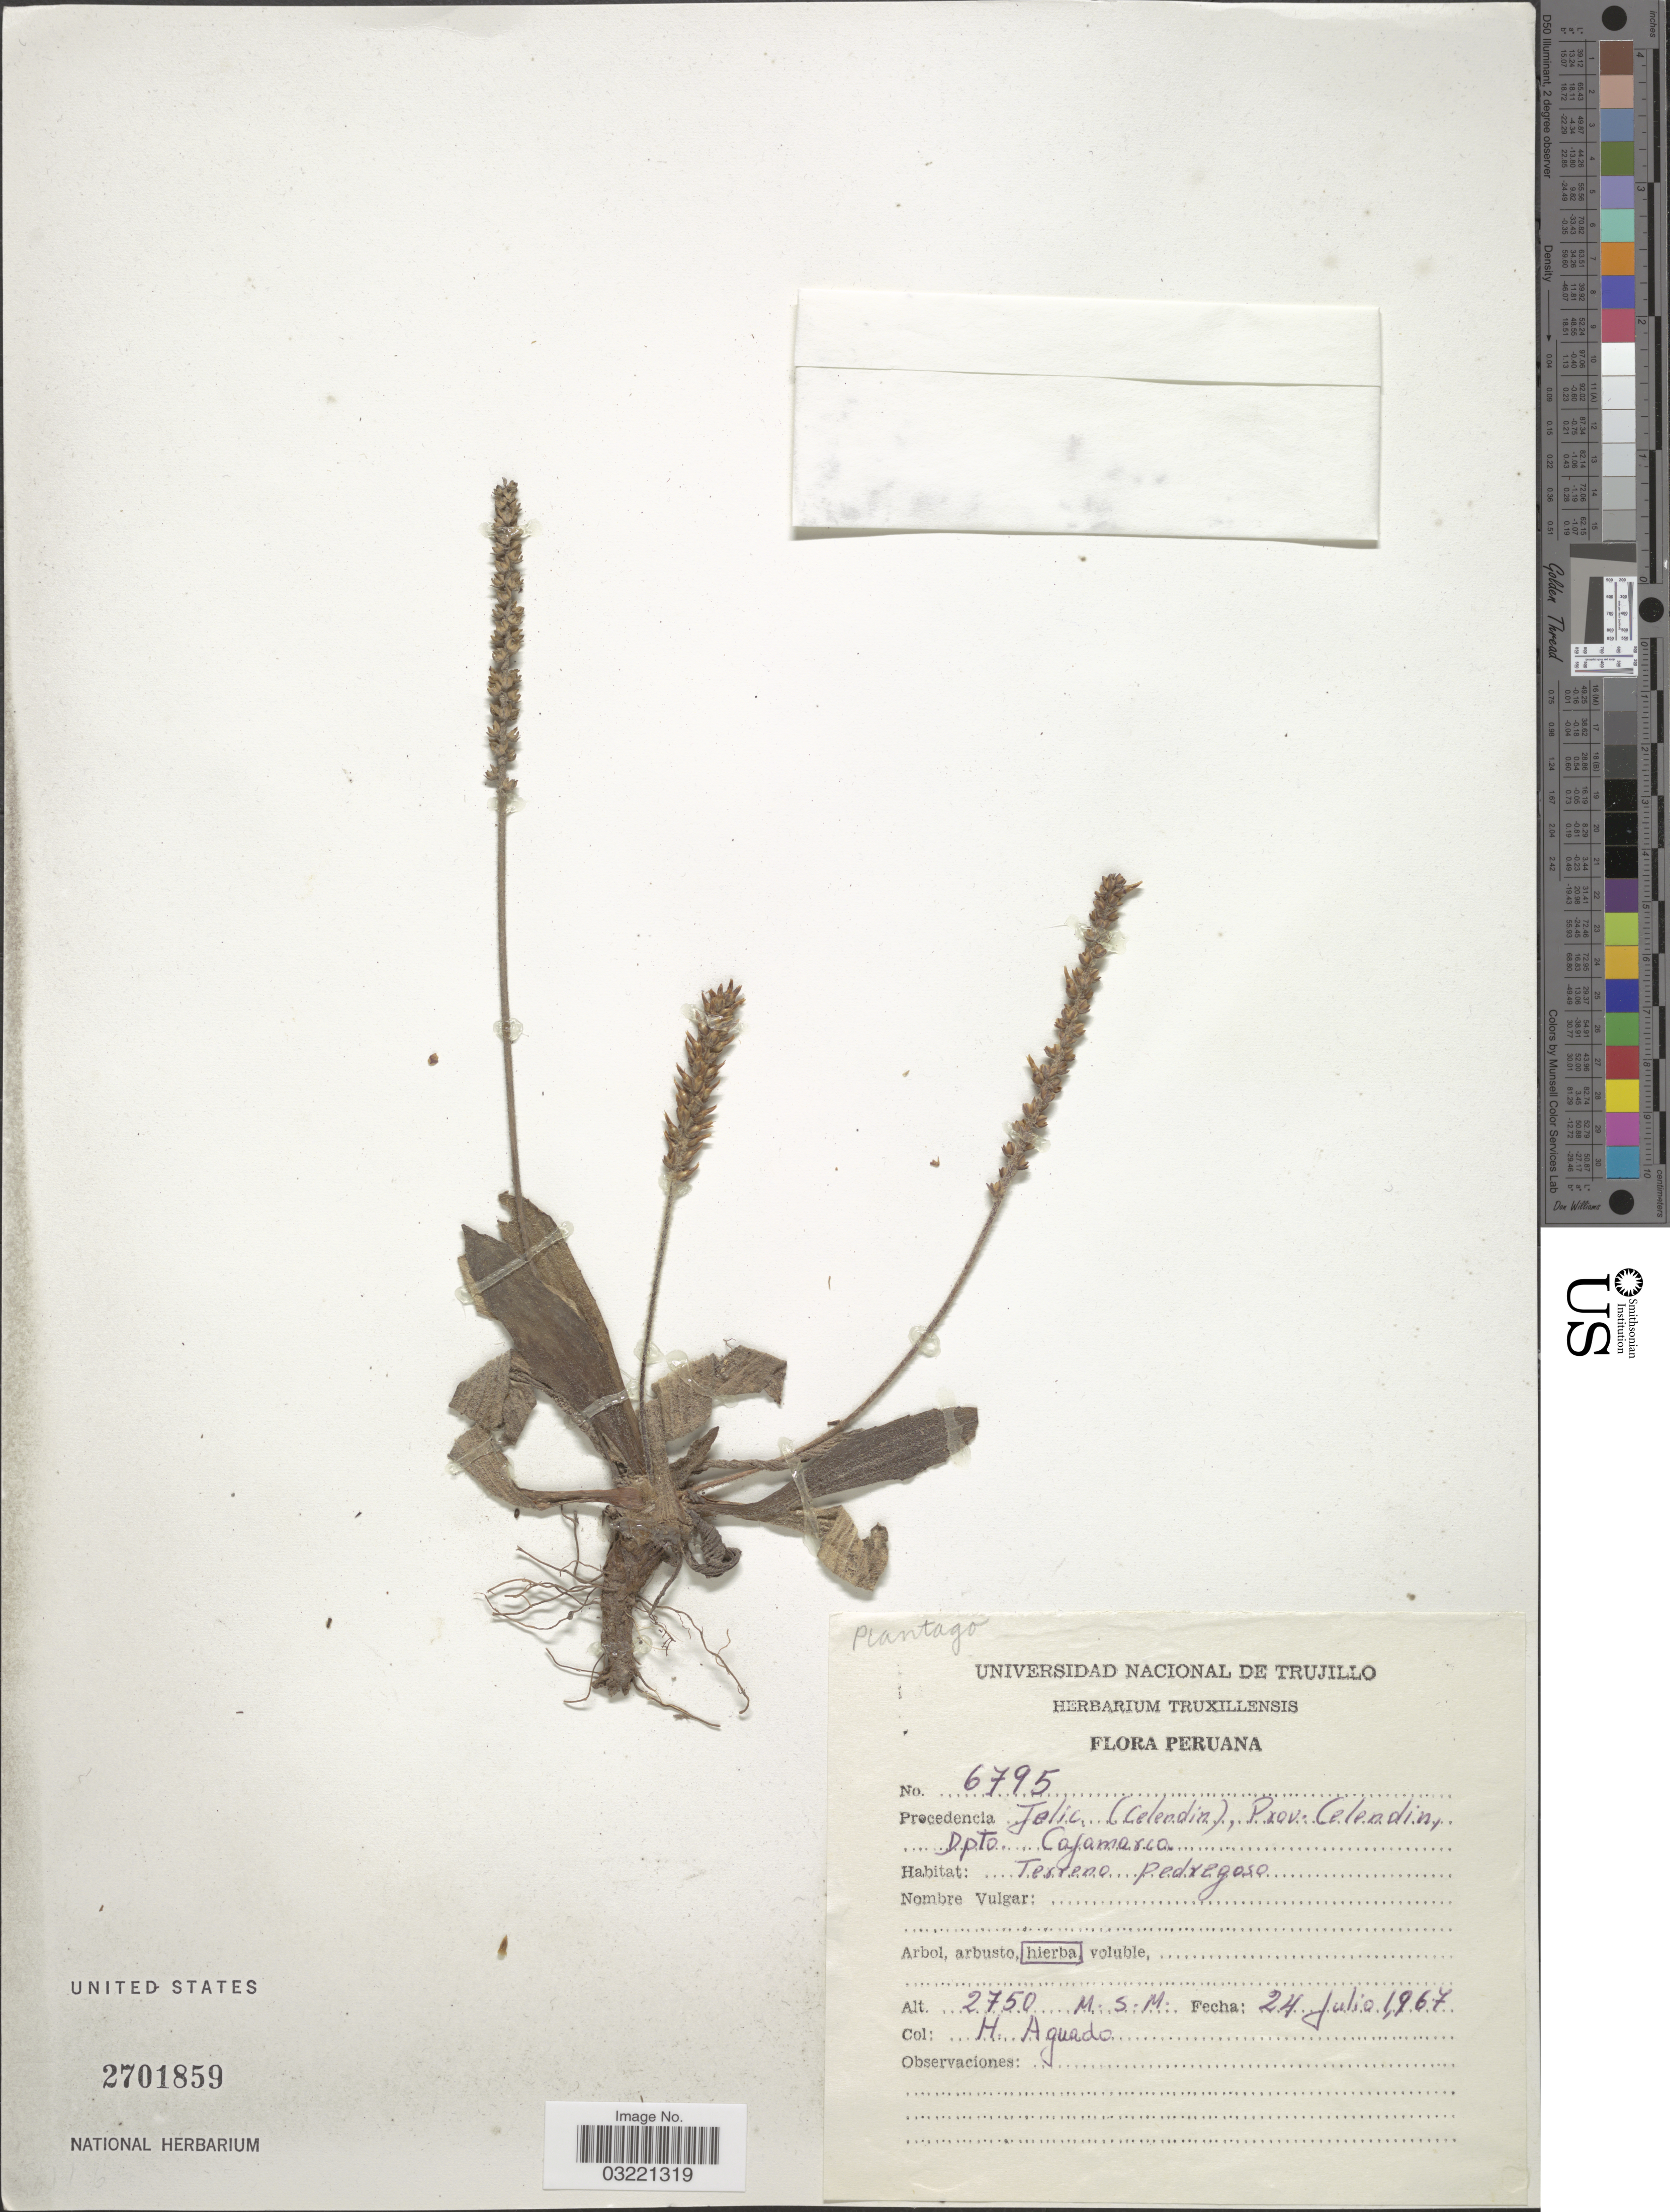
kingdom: Plantae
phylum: Tracheophyta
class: Magnoliopsida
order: Lamiales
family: Plantaginaceae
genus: Plantago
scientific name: Plantago sp.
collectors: H. Aguado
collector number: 6795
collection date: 1967-07-24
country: Peru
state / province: Cajamarca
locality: Jelic (Celendin), Prov. Celendin, Dpto. Cajamarca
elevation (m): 2750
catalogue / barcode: US 2701859